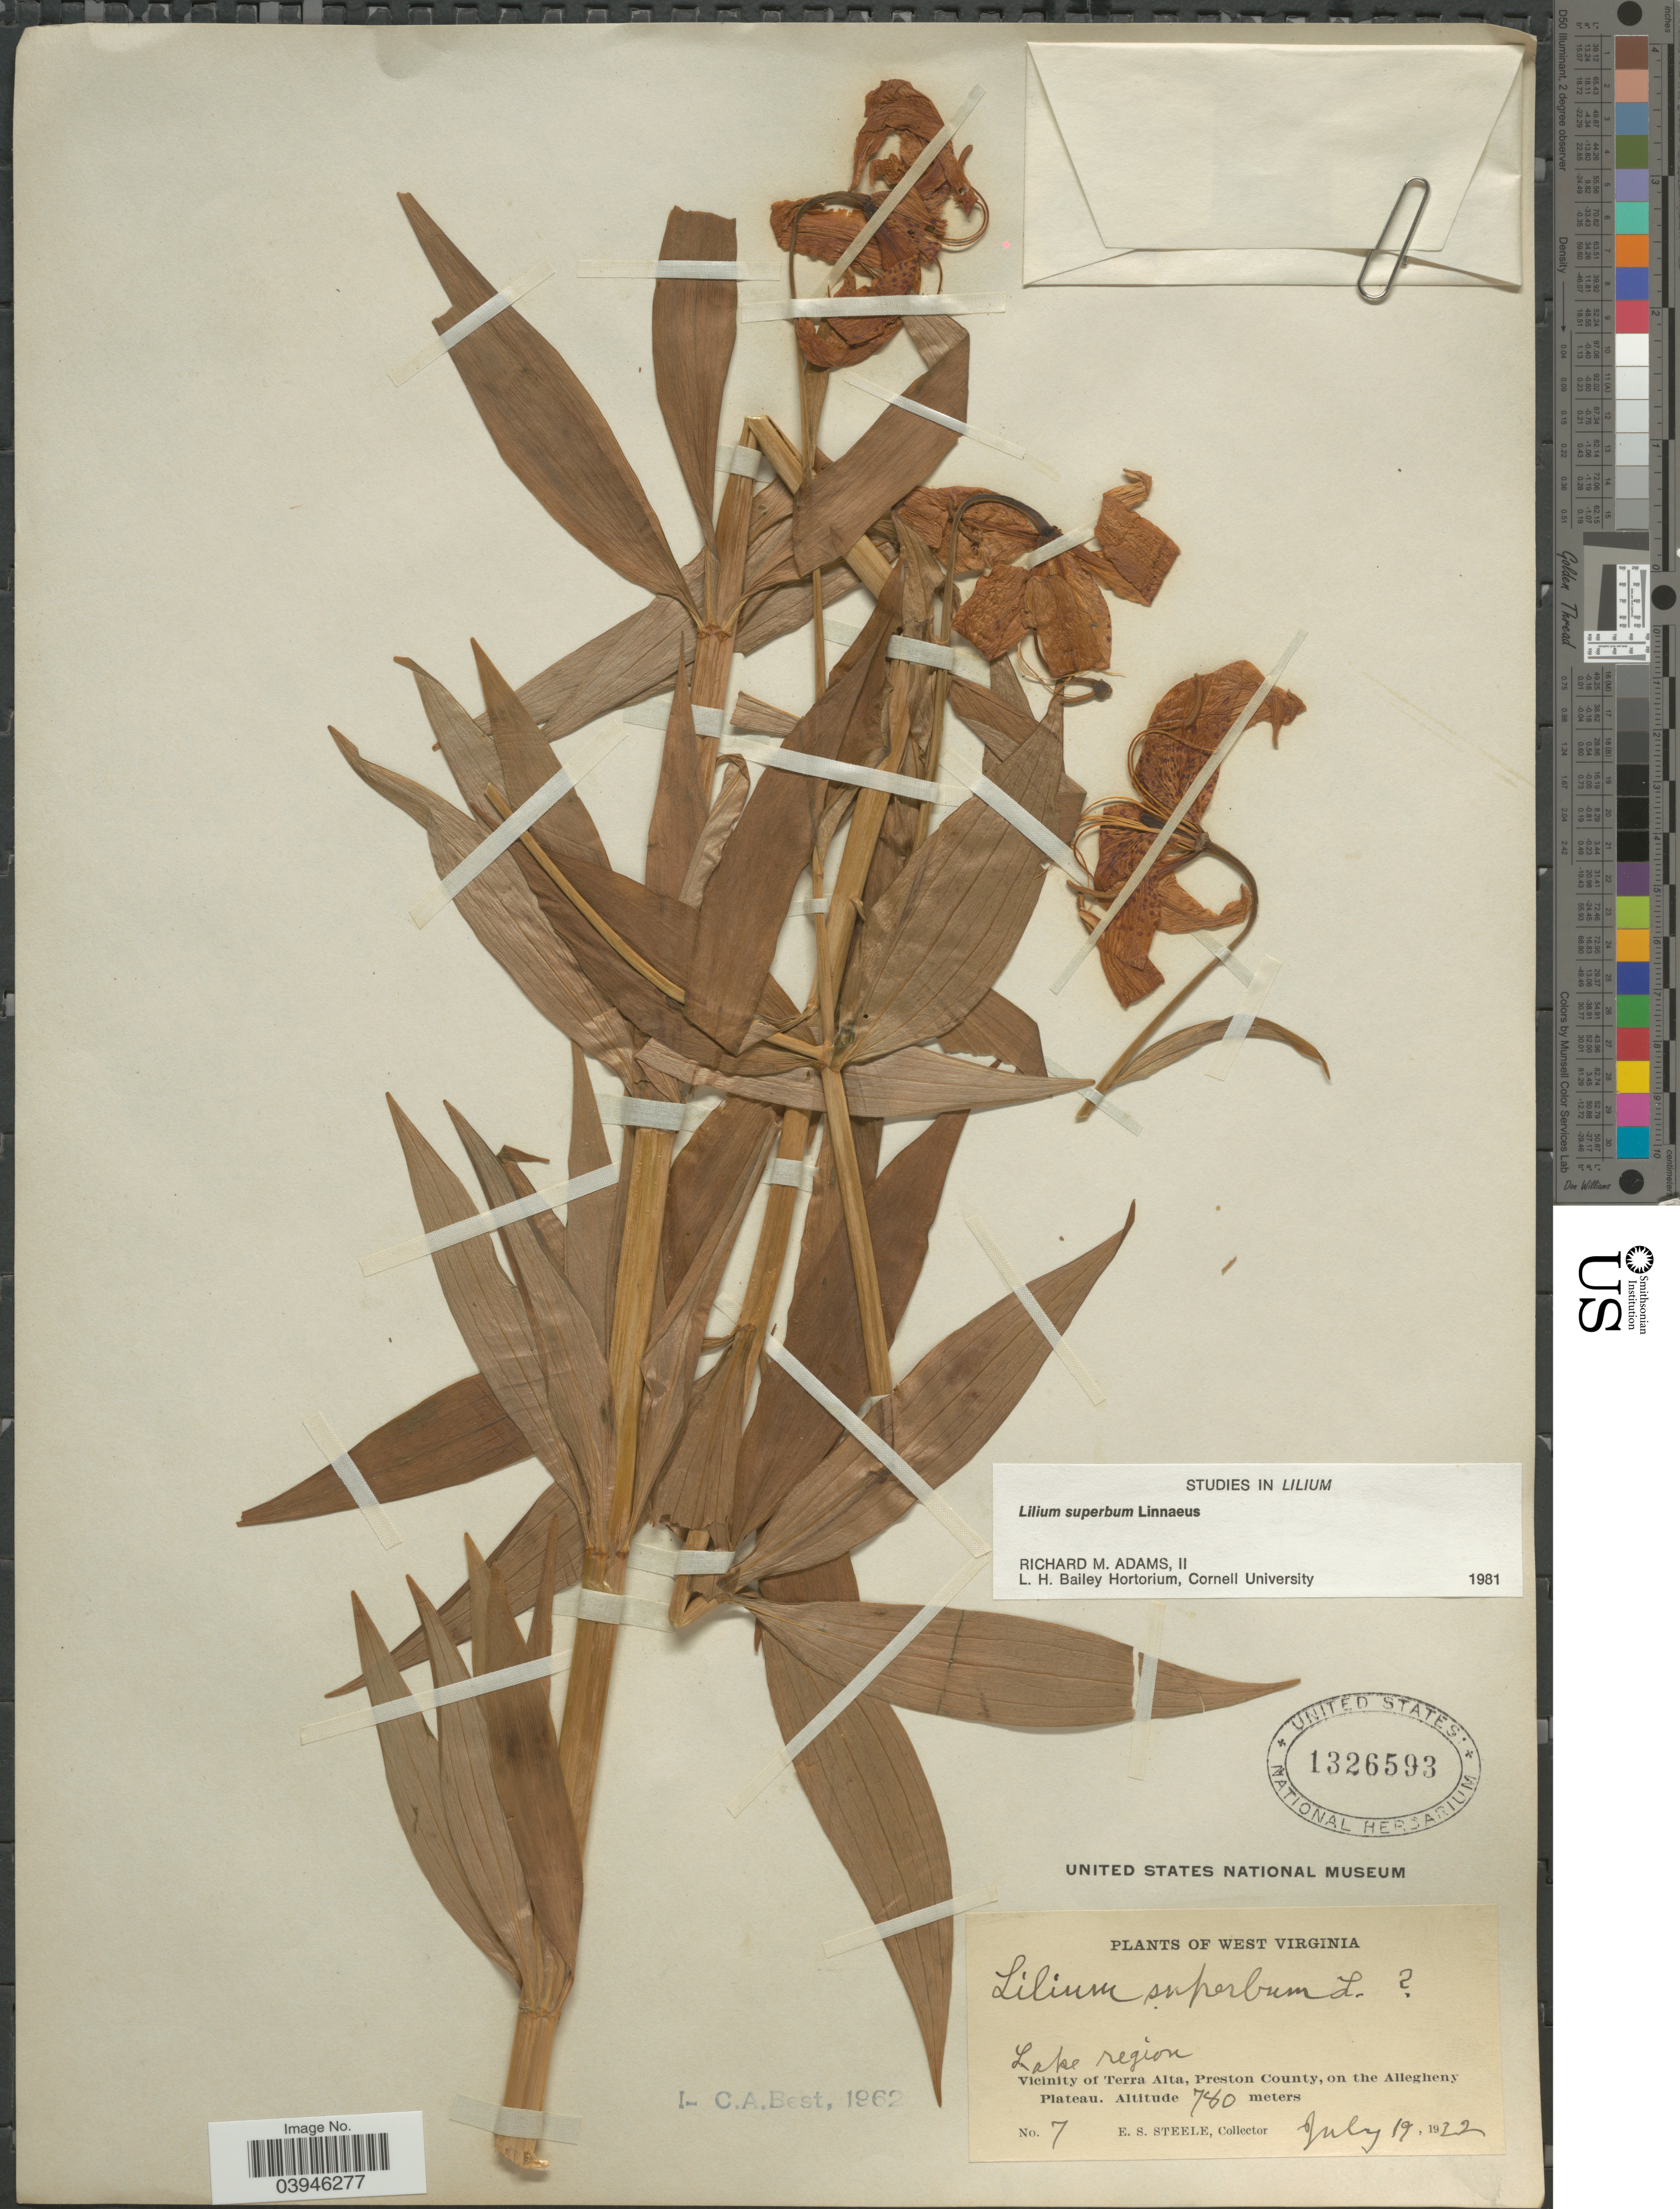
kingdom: Plantae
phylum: Tracheophyta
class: Liliopsida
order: Liliales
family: Liliaceae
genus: Lilium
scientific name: Lilium superbum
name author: L.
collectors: E. Steele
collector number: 7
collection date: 1922-07-19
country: United States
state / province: West Virginia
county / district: Preston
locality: Lake region. Vicinity of Terra Alta, Preston County, on the Allegheny Plateau.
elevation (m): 780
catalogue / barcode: US 1326593